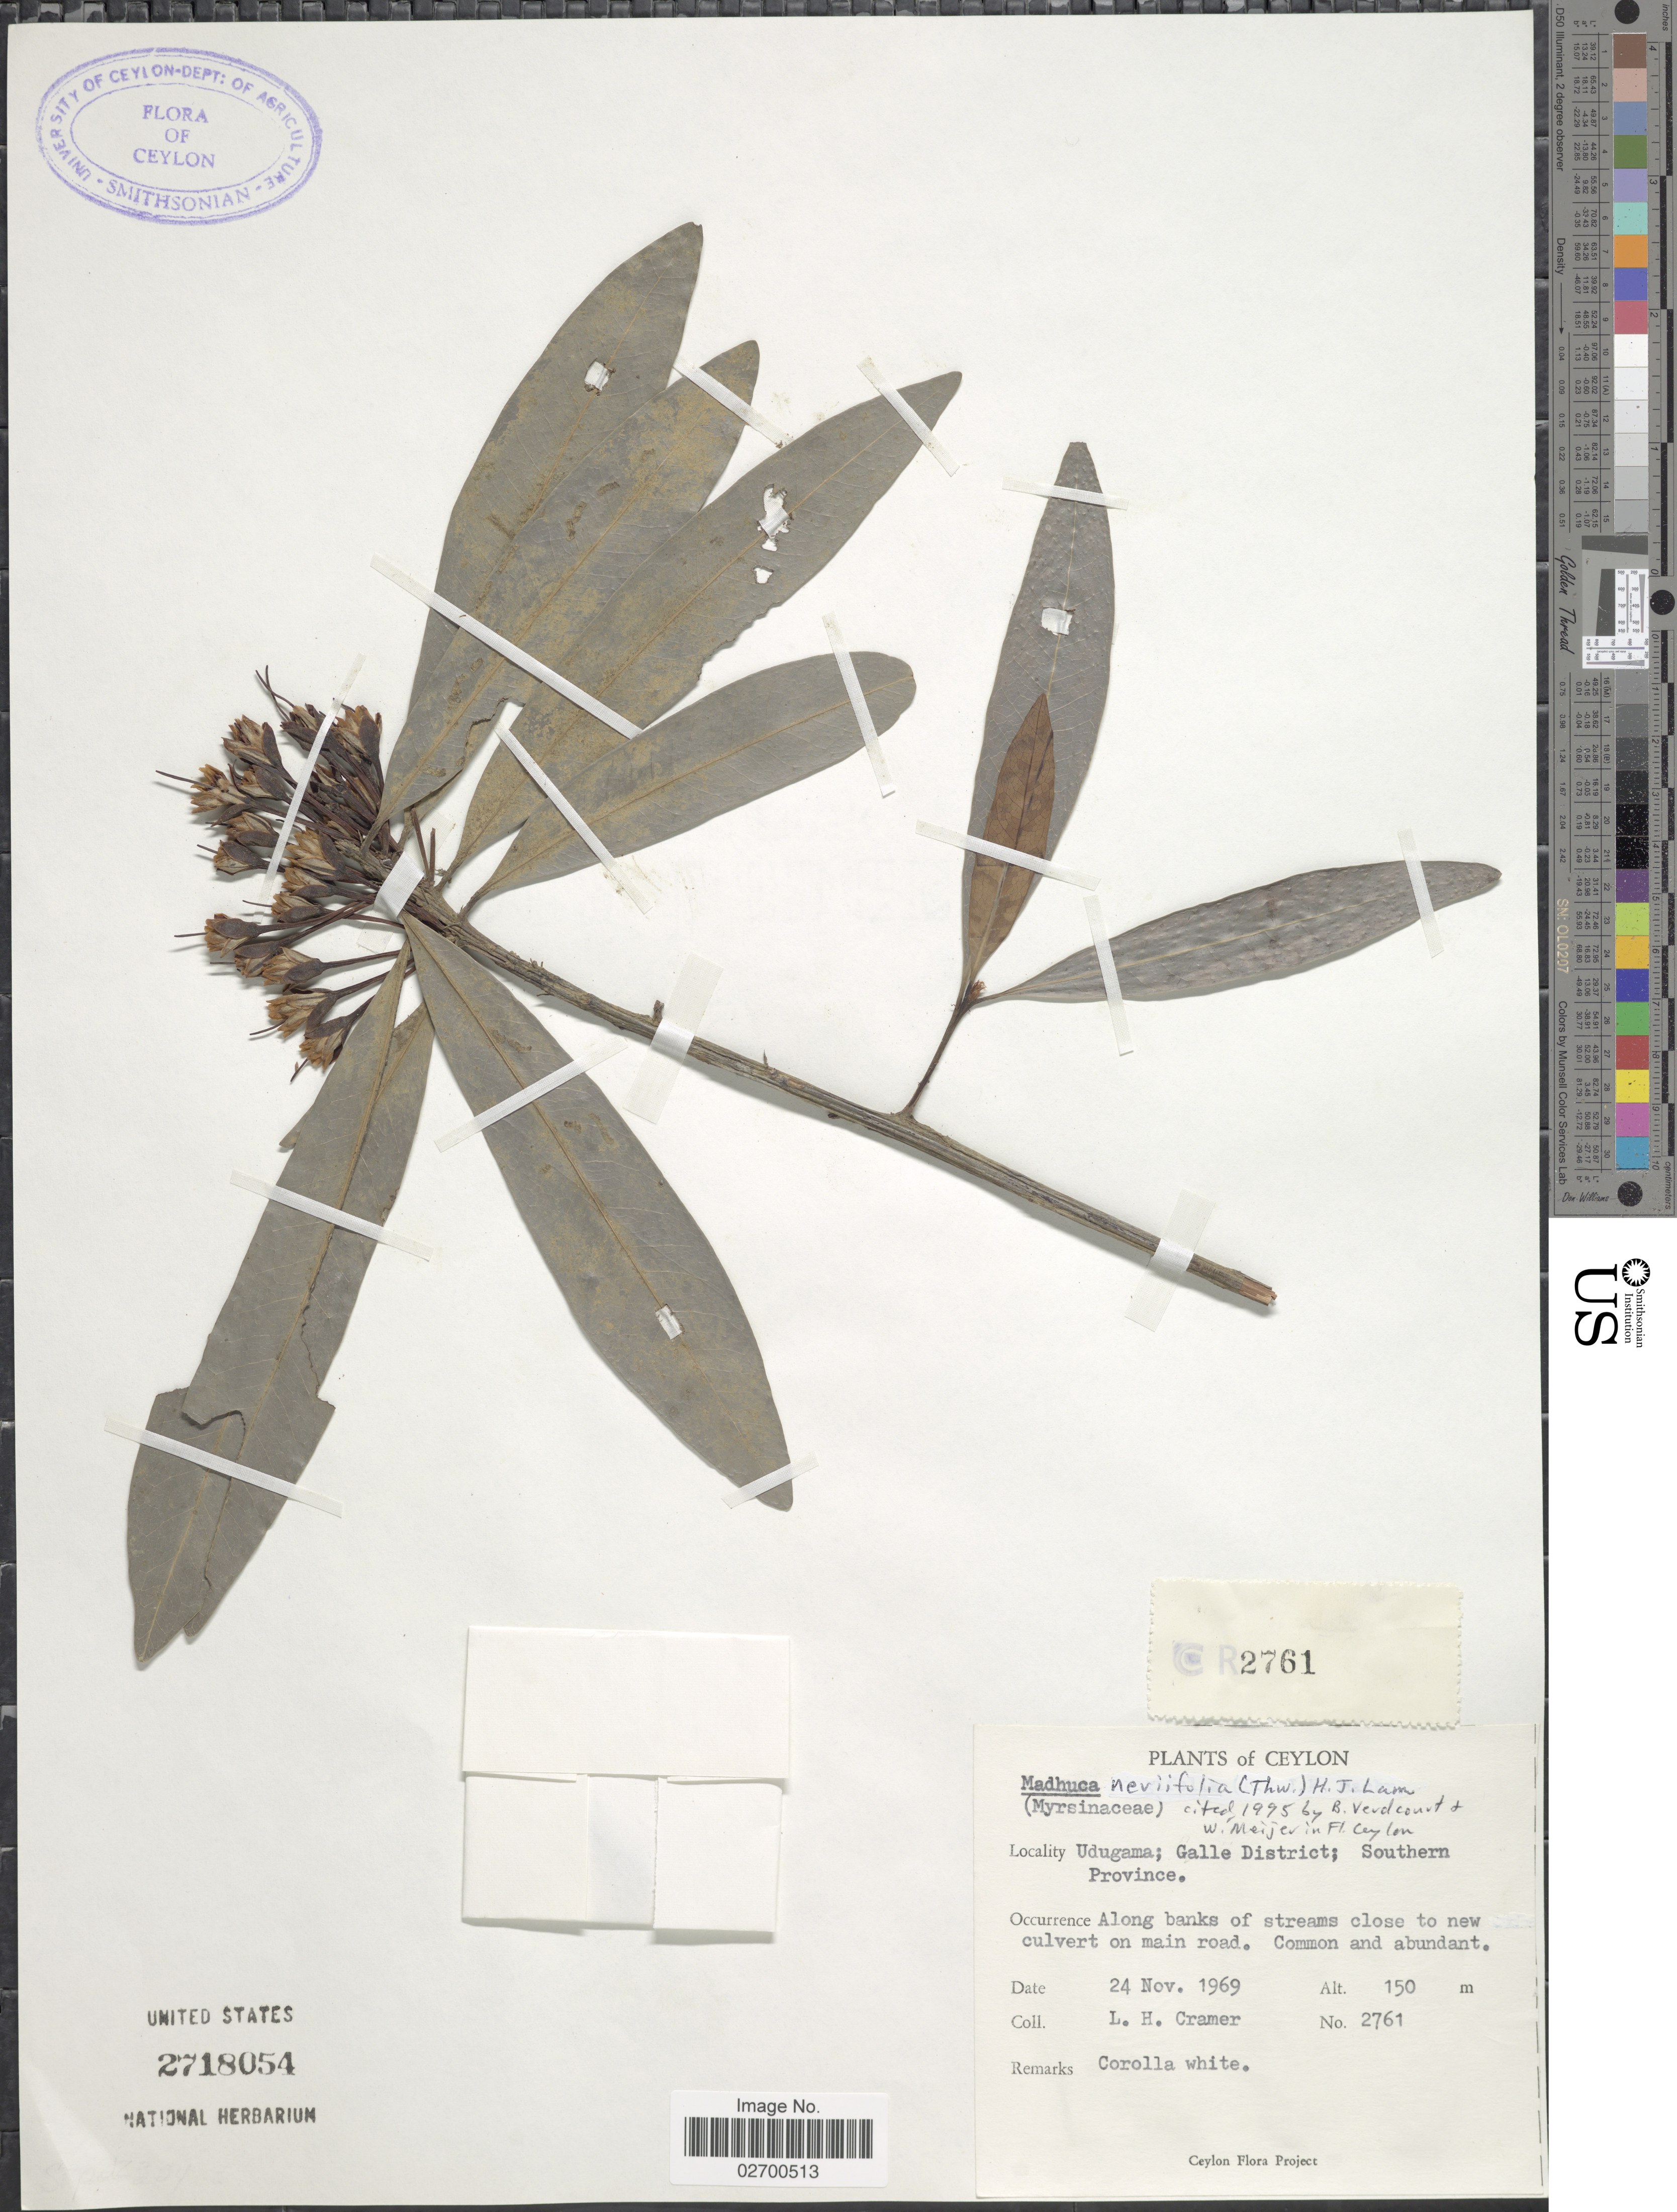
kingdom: Plantae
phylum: Tracheophyta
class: Magnoliopsida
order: Ericales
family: Sapotaceae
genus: Madhuca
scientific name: Madhuca neriifolia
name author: (K.H. Moon) H.J. Lam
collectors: L. H. Cramer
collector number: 2761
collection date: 1969-11-24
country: Sri Lanka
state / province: Southern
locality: Ceylon. Udugama; Galle District; Southern Province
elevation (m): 150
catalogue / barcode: US 2718054